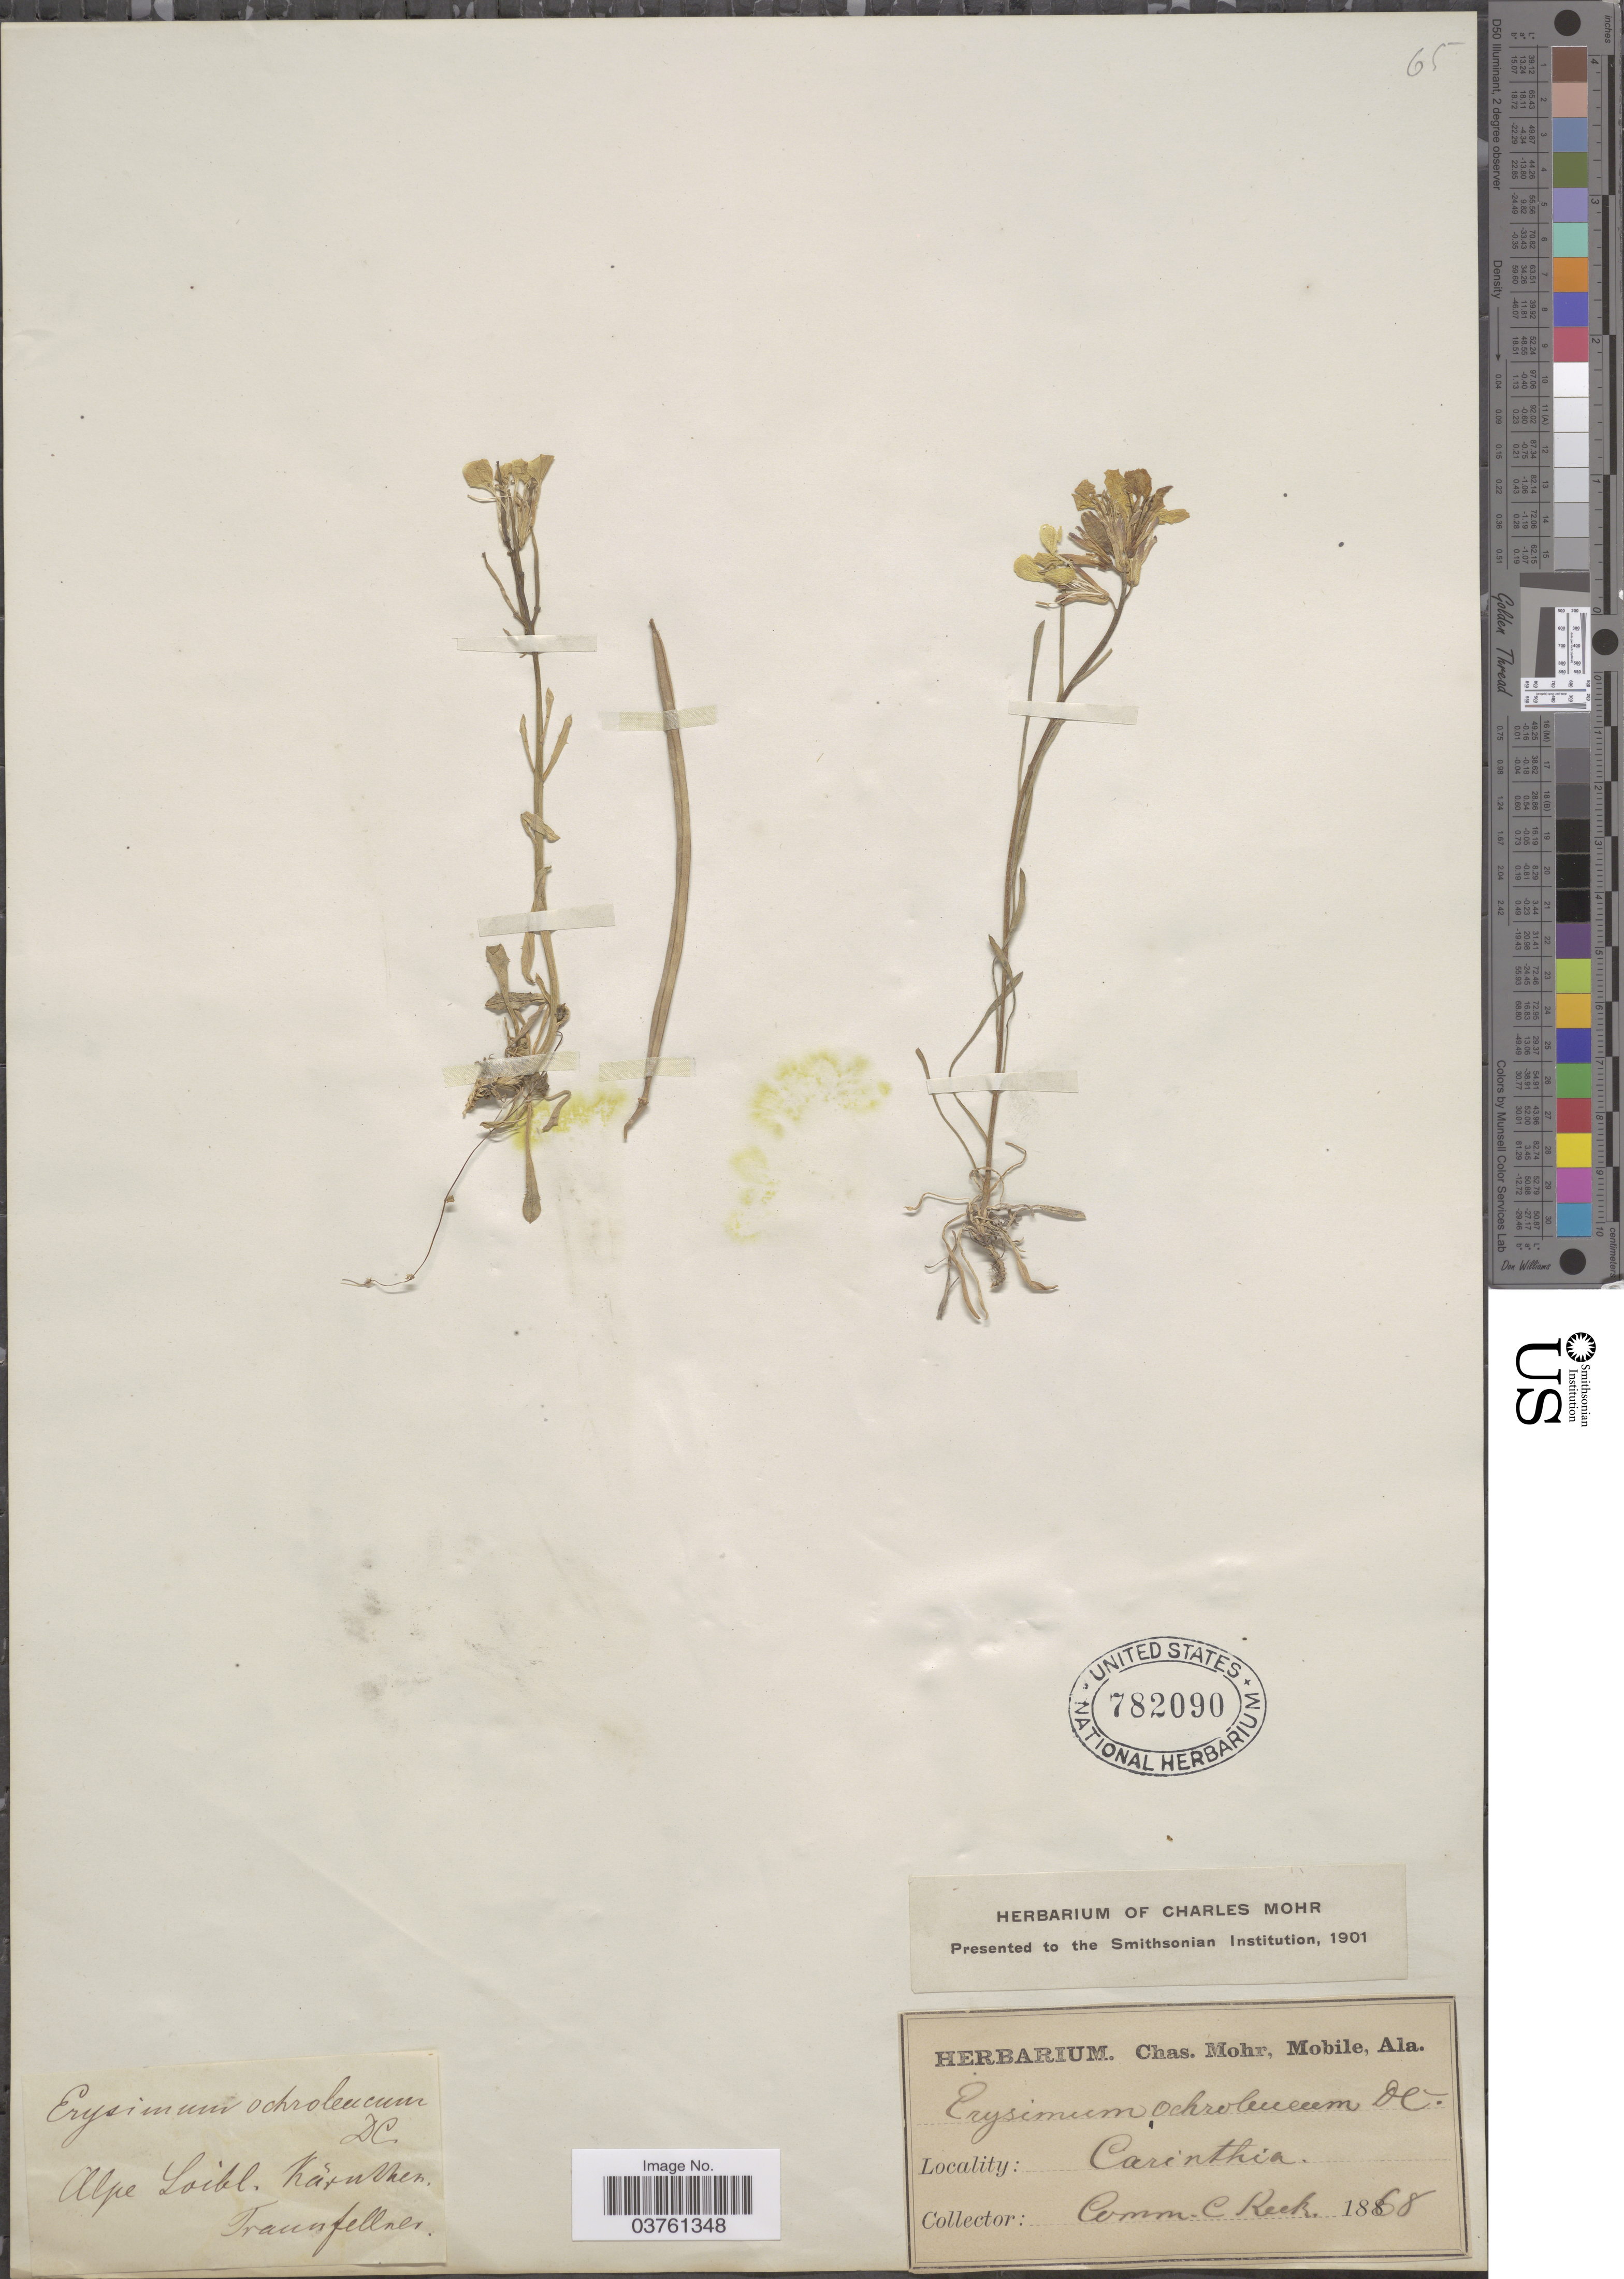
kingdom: Plantae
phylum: Tracheophyta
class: Magnoliopsida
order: Brassicales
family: Brassicaceae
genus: Erysimum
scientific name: Erysimum ochroleucum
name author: (Haller f. ex Schleich.) DC.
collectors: ex herb. Charles Mohr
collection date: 1868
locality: Alpe Loibl. Kãrulhen, Traunfellner. [interpreted] Carinthia.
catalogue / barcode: US 782090